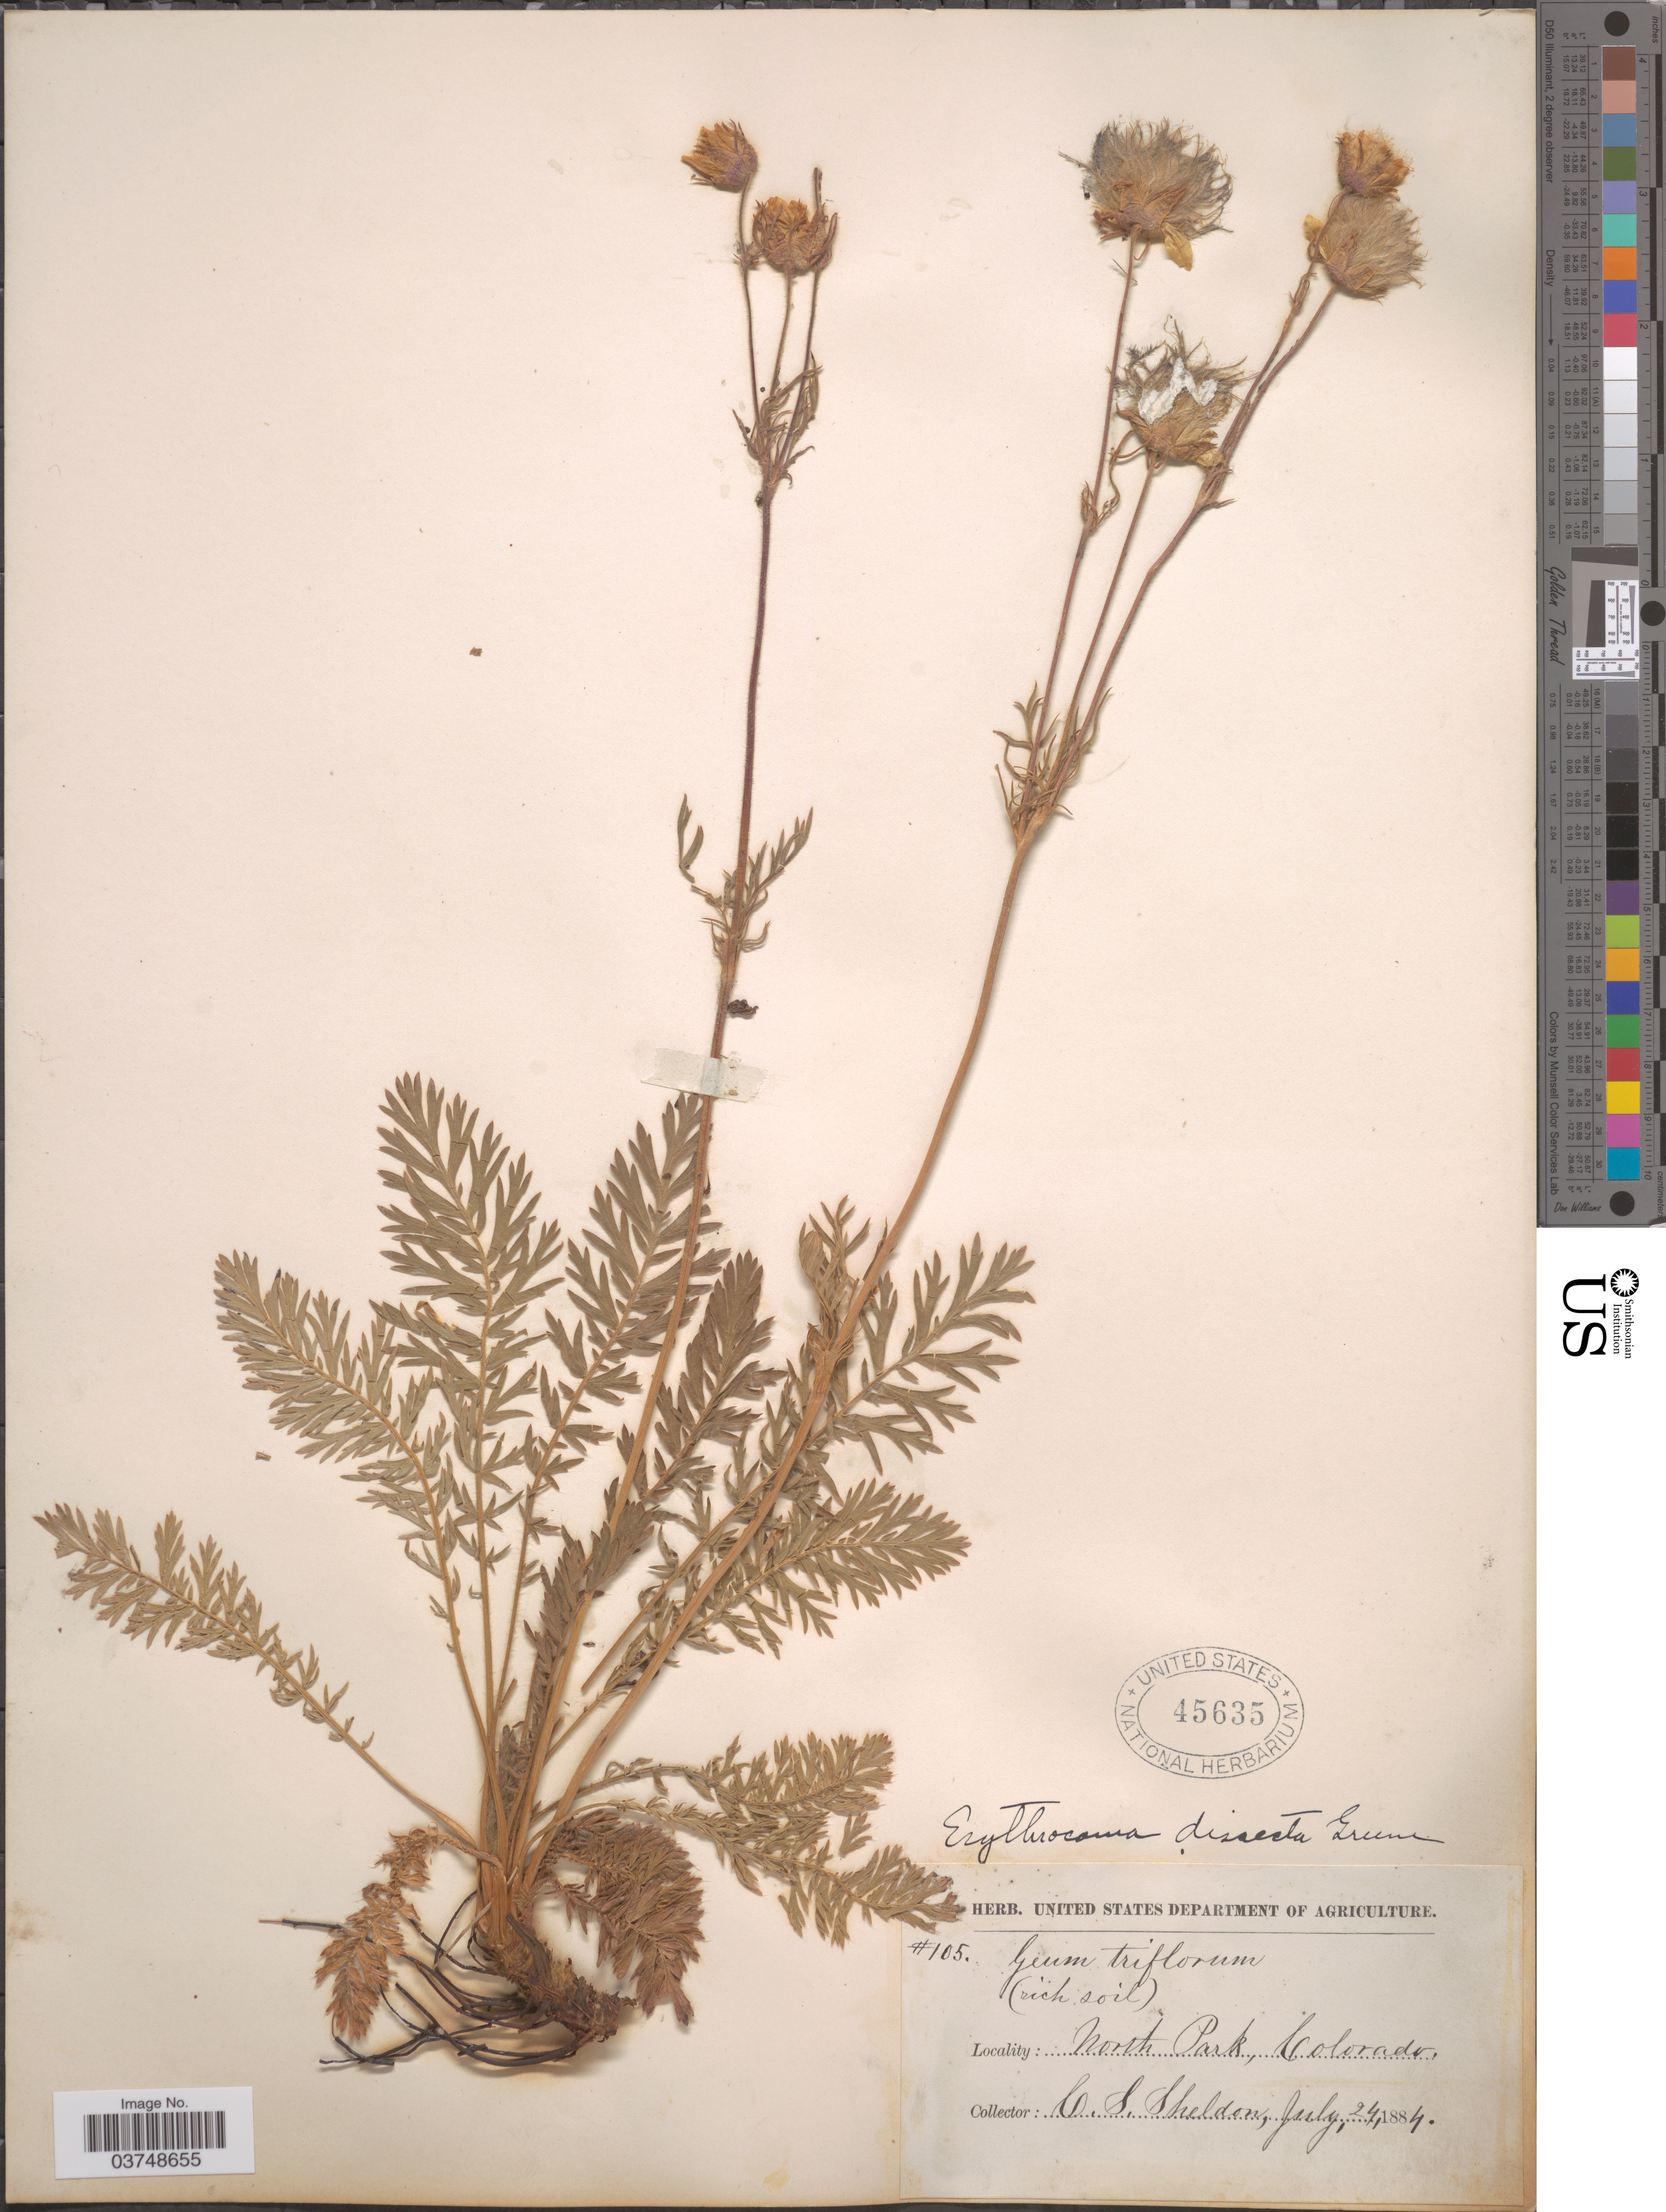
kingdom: Plantae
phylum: Tracheophyta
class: Magnoliopsida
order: Rosales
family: Rosaceae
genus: Geum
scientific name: Geum triflorum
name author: Pursh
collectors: C. S. Sheldon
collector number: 105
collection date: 1884-07-24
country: United States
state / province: Colorado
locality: North Park.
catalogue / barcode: US 45635